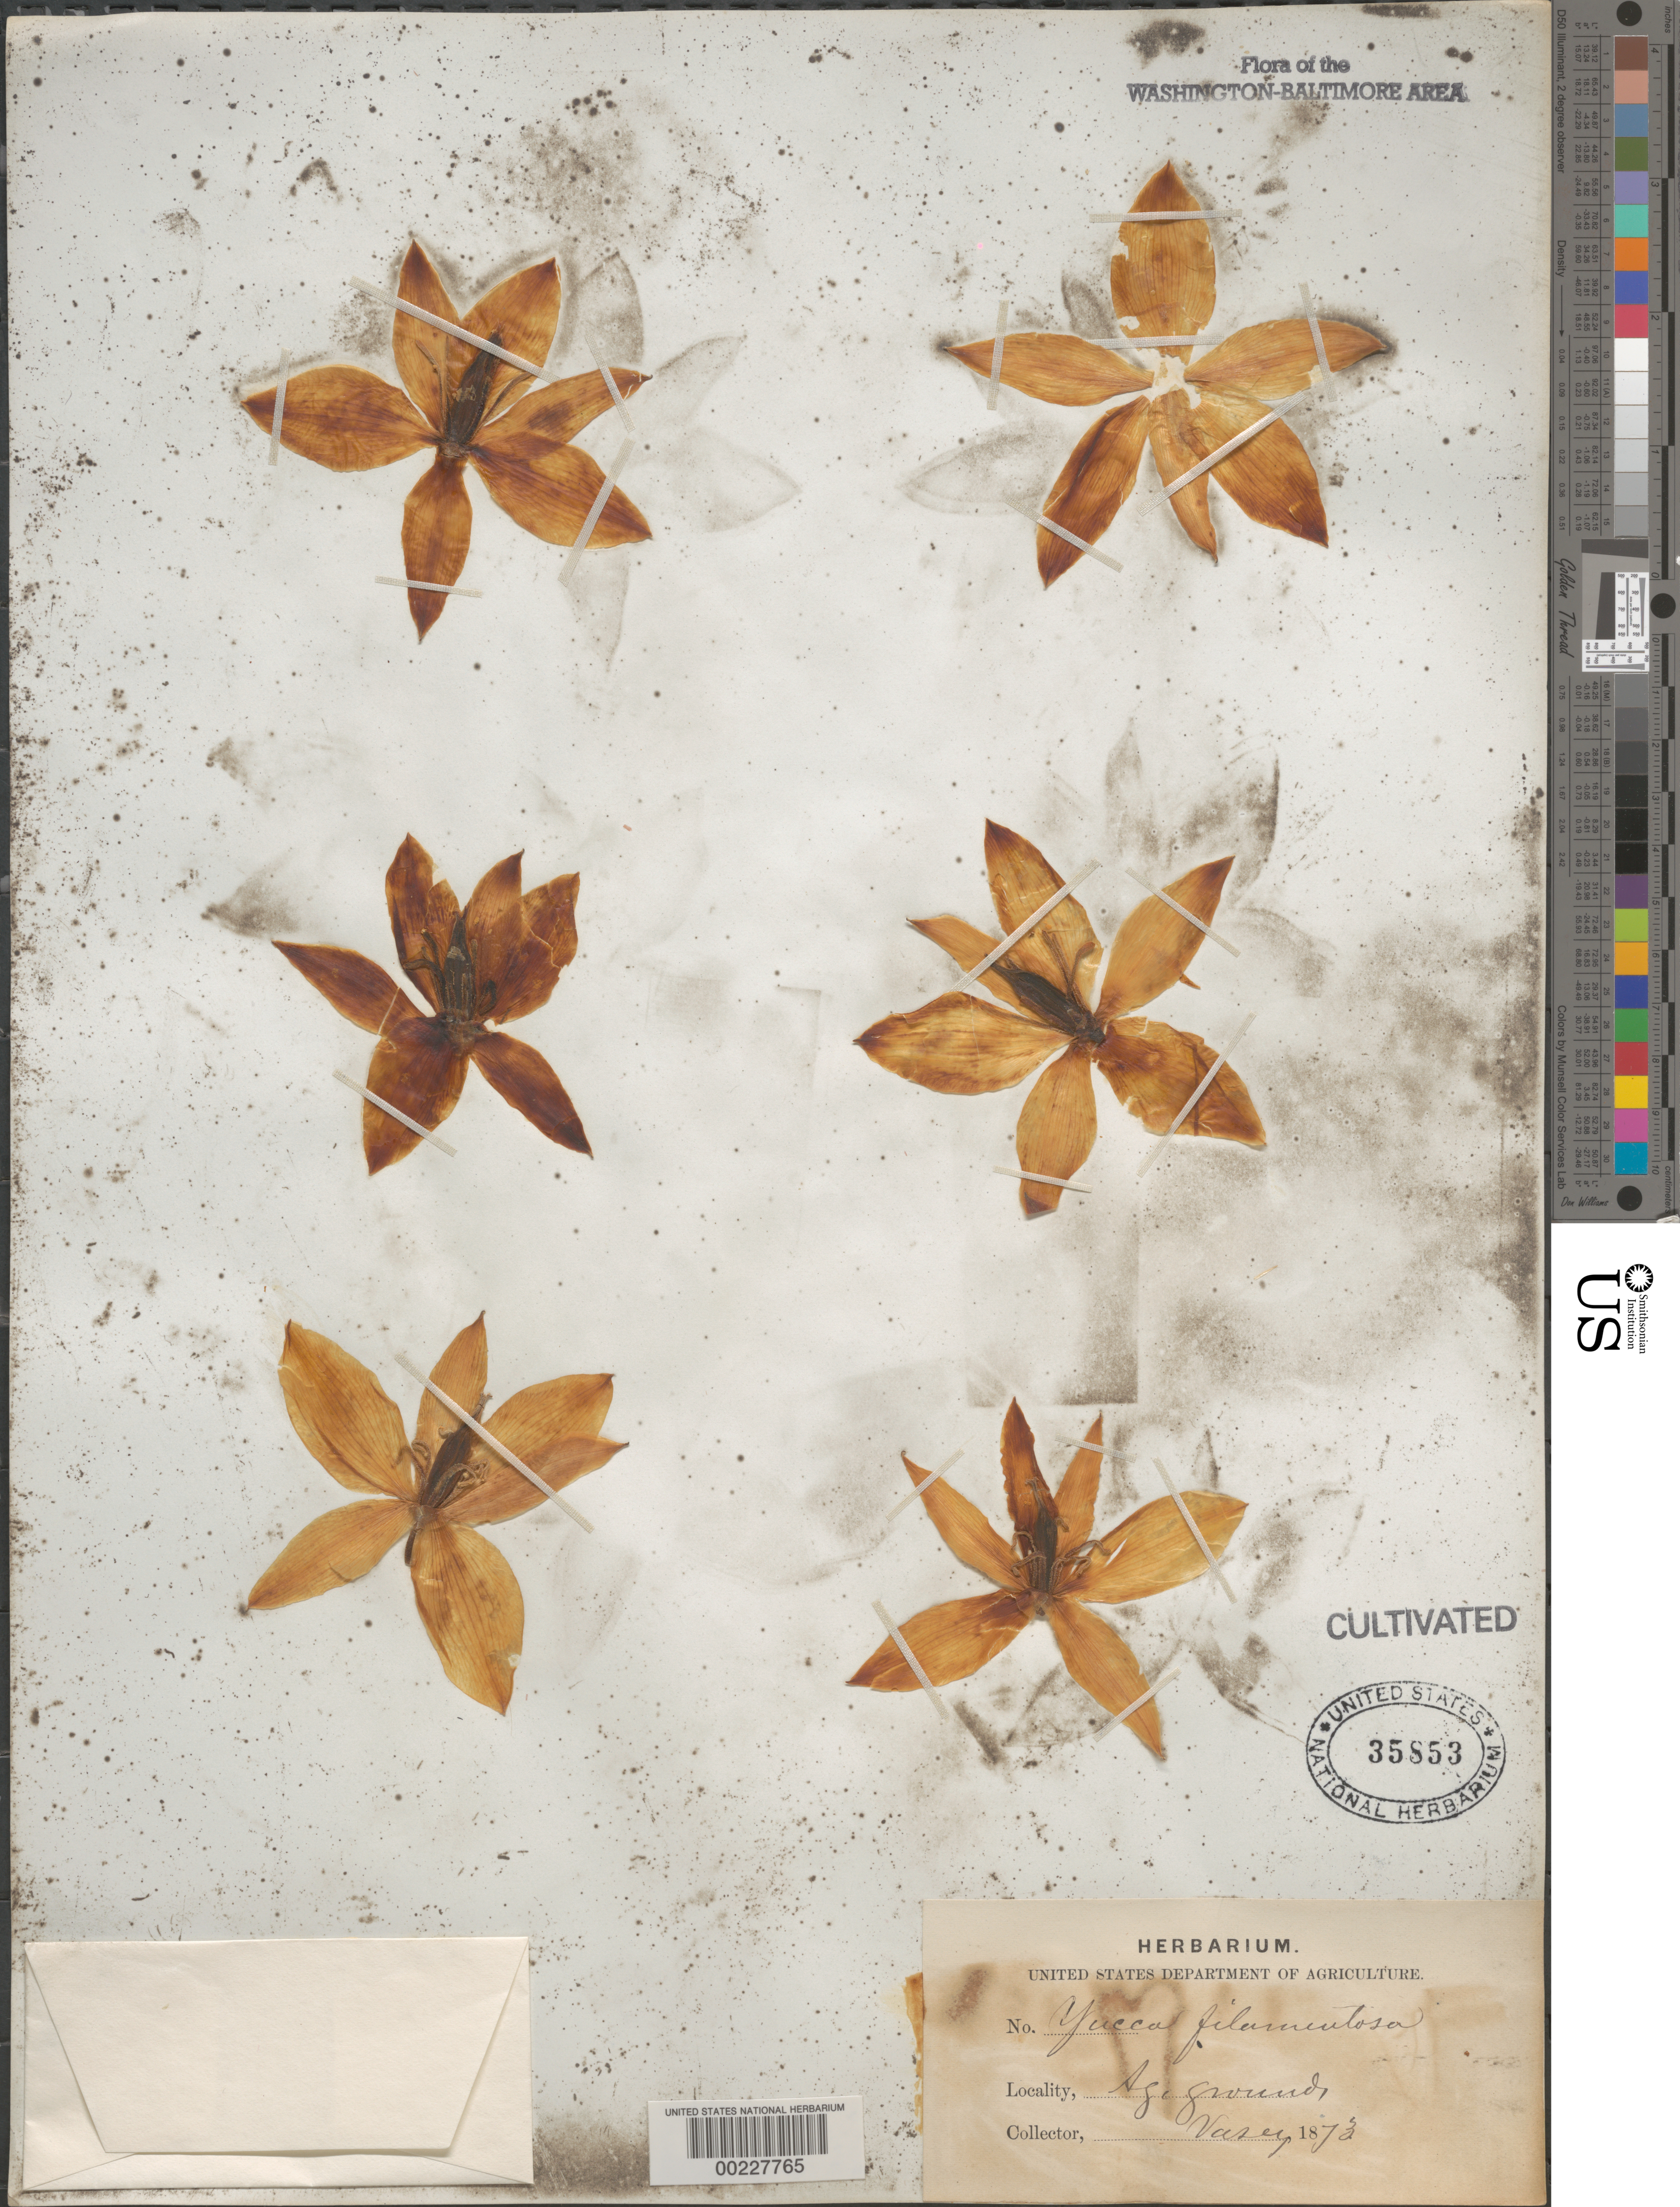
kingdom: Plantae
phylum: Tracheophyta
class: Liliopsida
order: Asparagales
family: Asparagaceae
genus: Yucca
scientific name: Yucca filamentosa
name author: L.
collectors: G. R. Vasey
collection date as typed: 1873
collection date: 1873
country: United States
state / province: District of Columbia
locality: Agriculture grounds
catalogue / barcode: US 35853